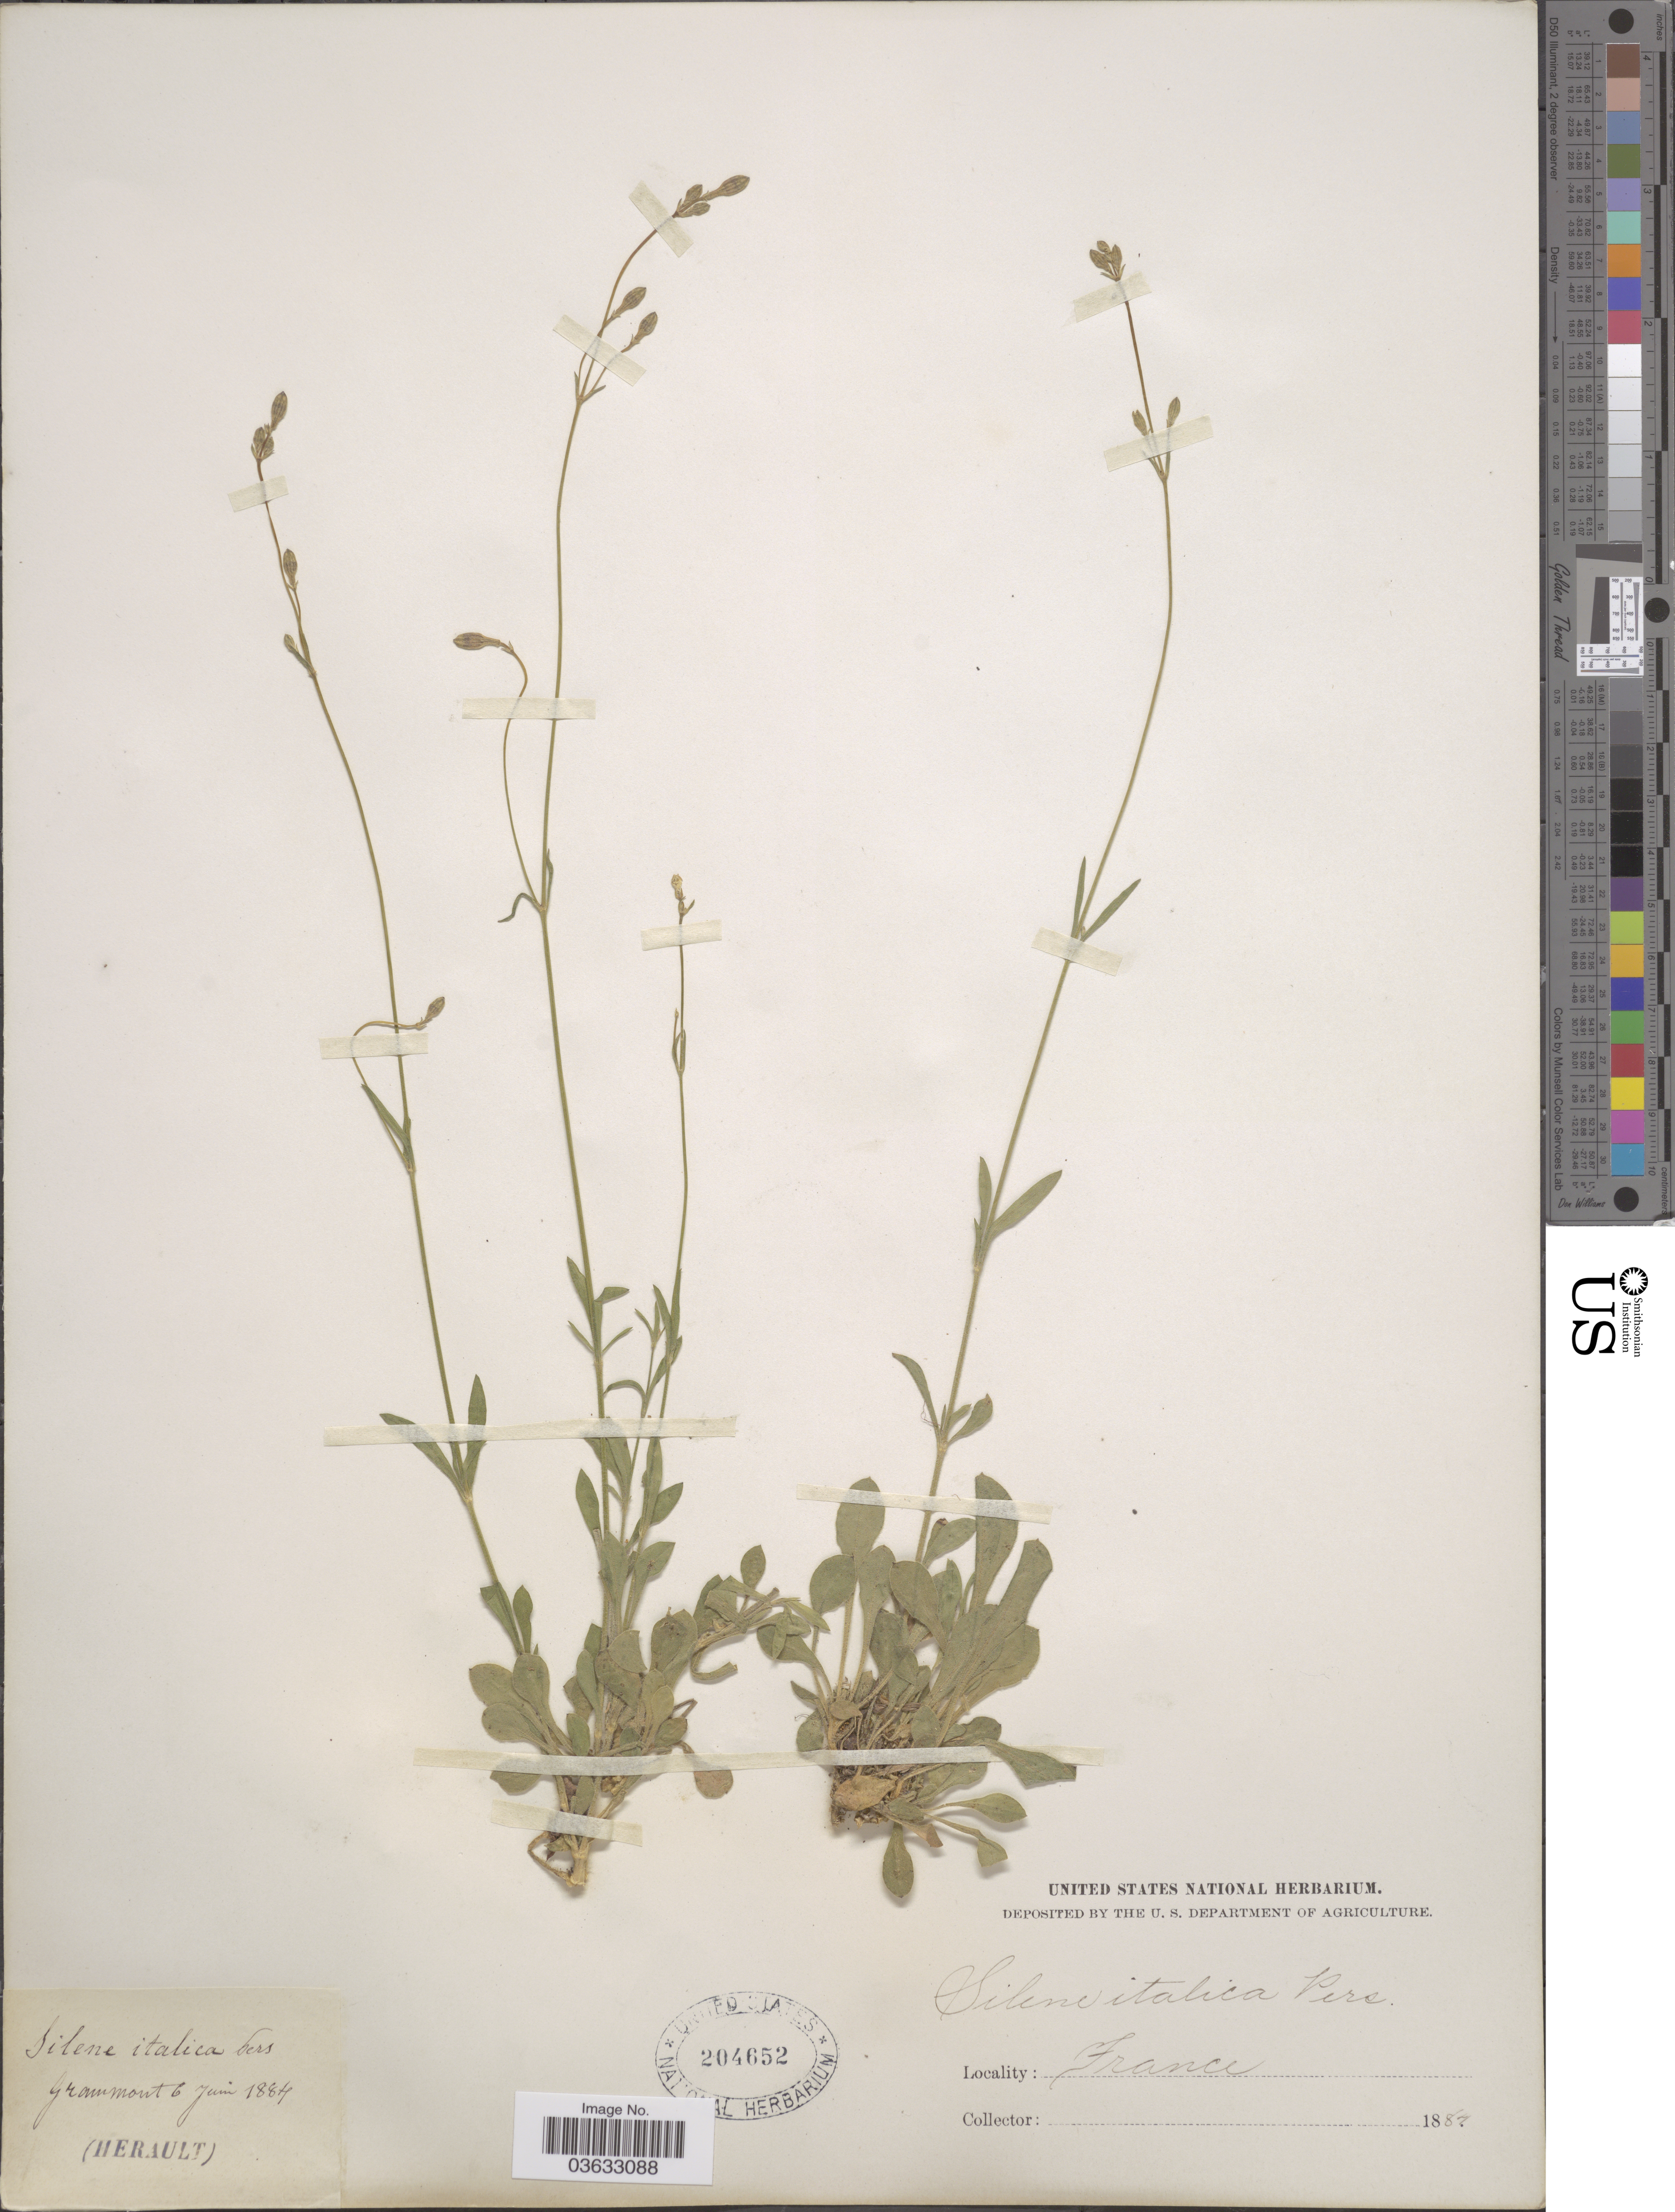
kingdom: Plantae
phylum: Tracheophyta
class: Magnoliopsida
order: Caryophyllales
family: Caryophyllaceae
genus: Silene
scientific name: Silene italica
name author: (L.) Pers.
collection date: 1884-06-06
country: France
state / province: Occitanie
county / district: Hérault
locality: Grammout (Herault).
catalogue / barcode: US 204652